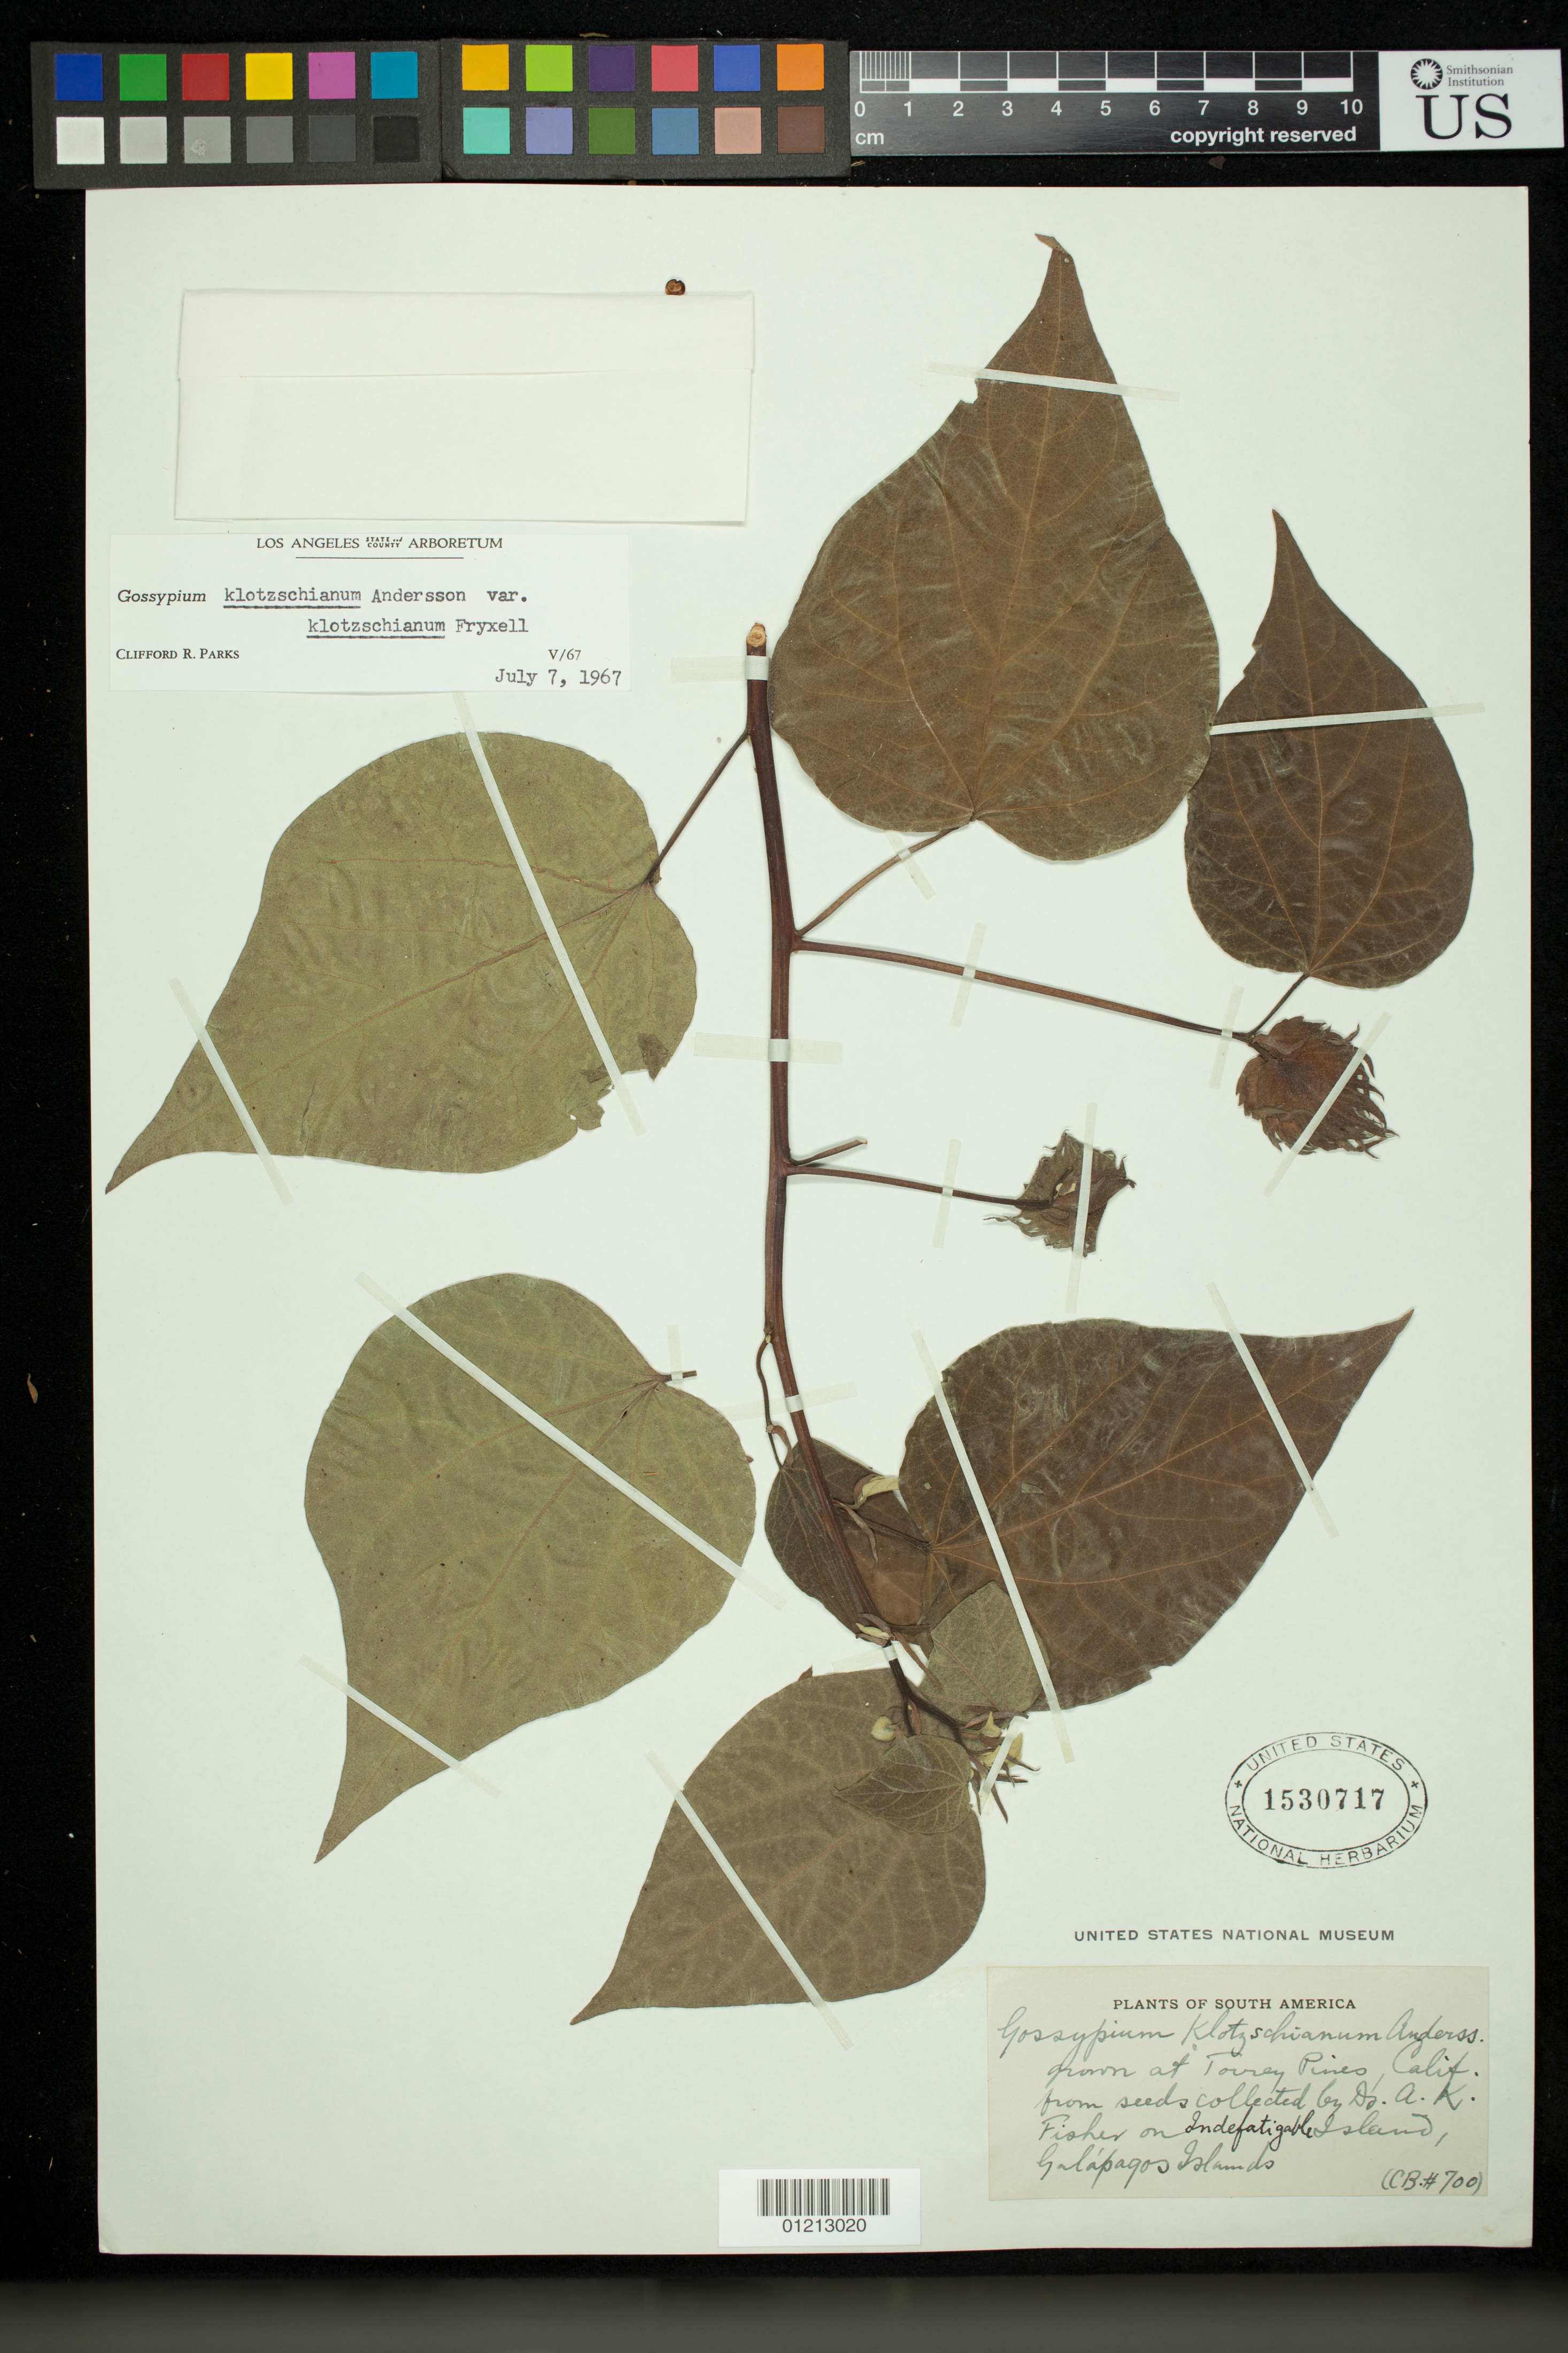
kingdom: Plantae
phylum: Tracheophyta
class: Magnoliopsida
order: Malvales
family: Malvaceae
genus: Gossypium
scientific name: Gossypium klotschianum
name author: Anderson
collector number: cb.# 700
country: United States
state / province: California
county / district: San Diego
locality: grown at Torrey Pines, Calif. from seeds collected by Dr. A.K. Fisher on Indefatigable Island, Galapagos Islands,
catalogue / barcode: US 1530717